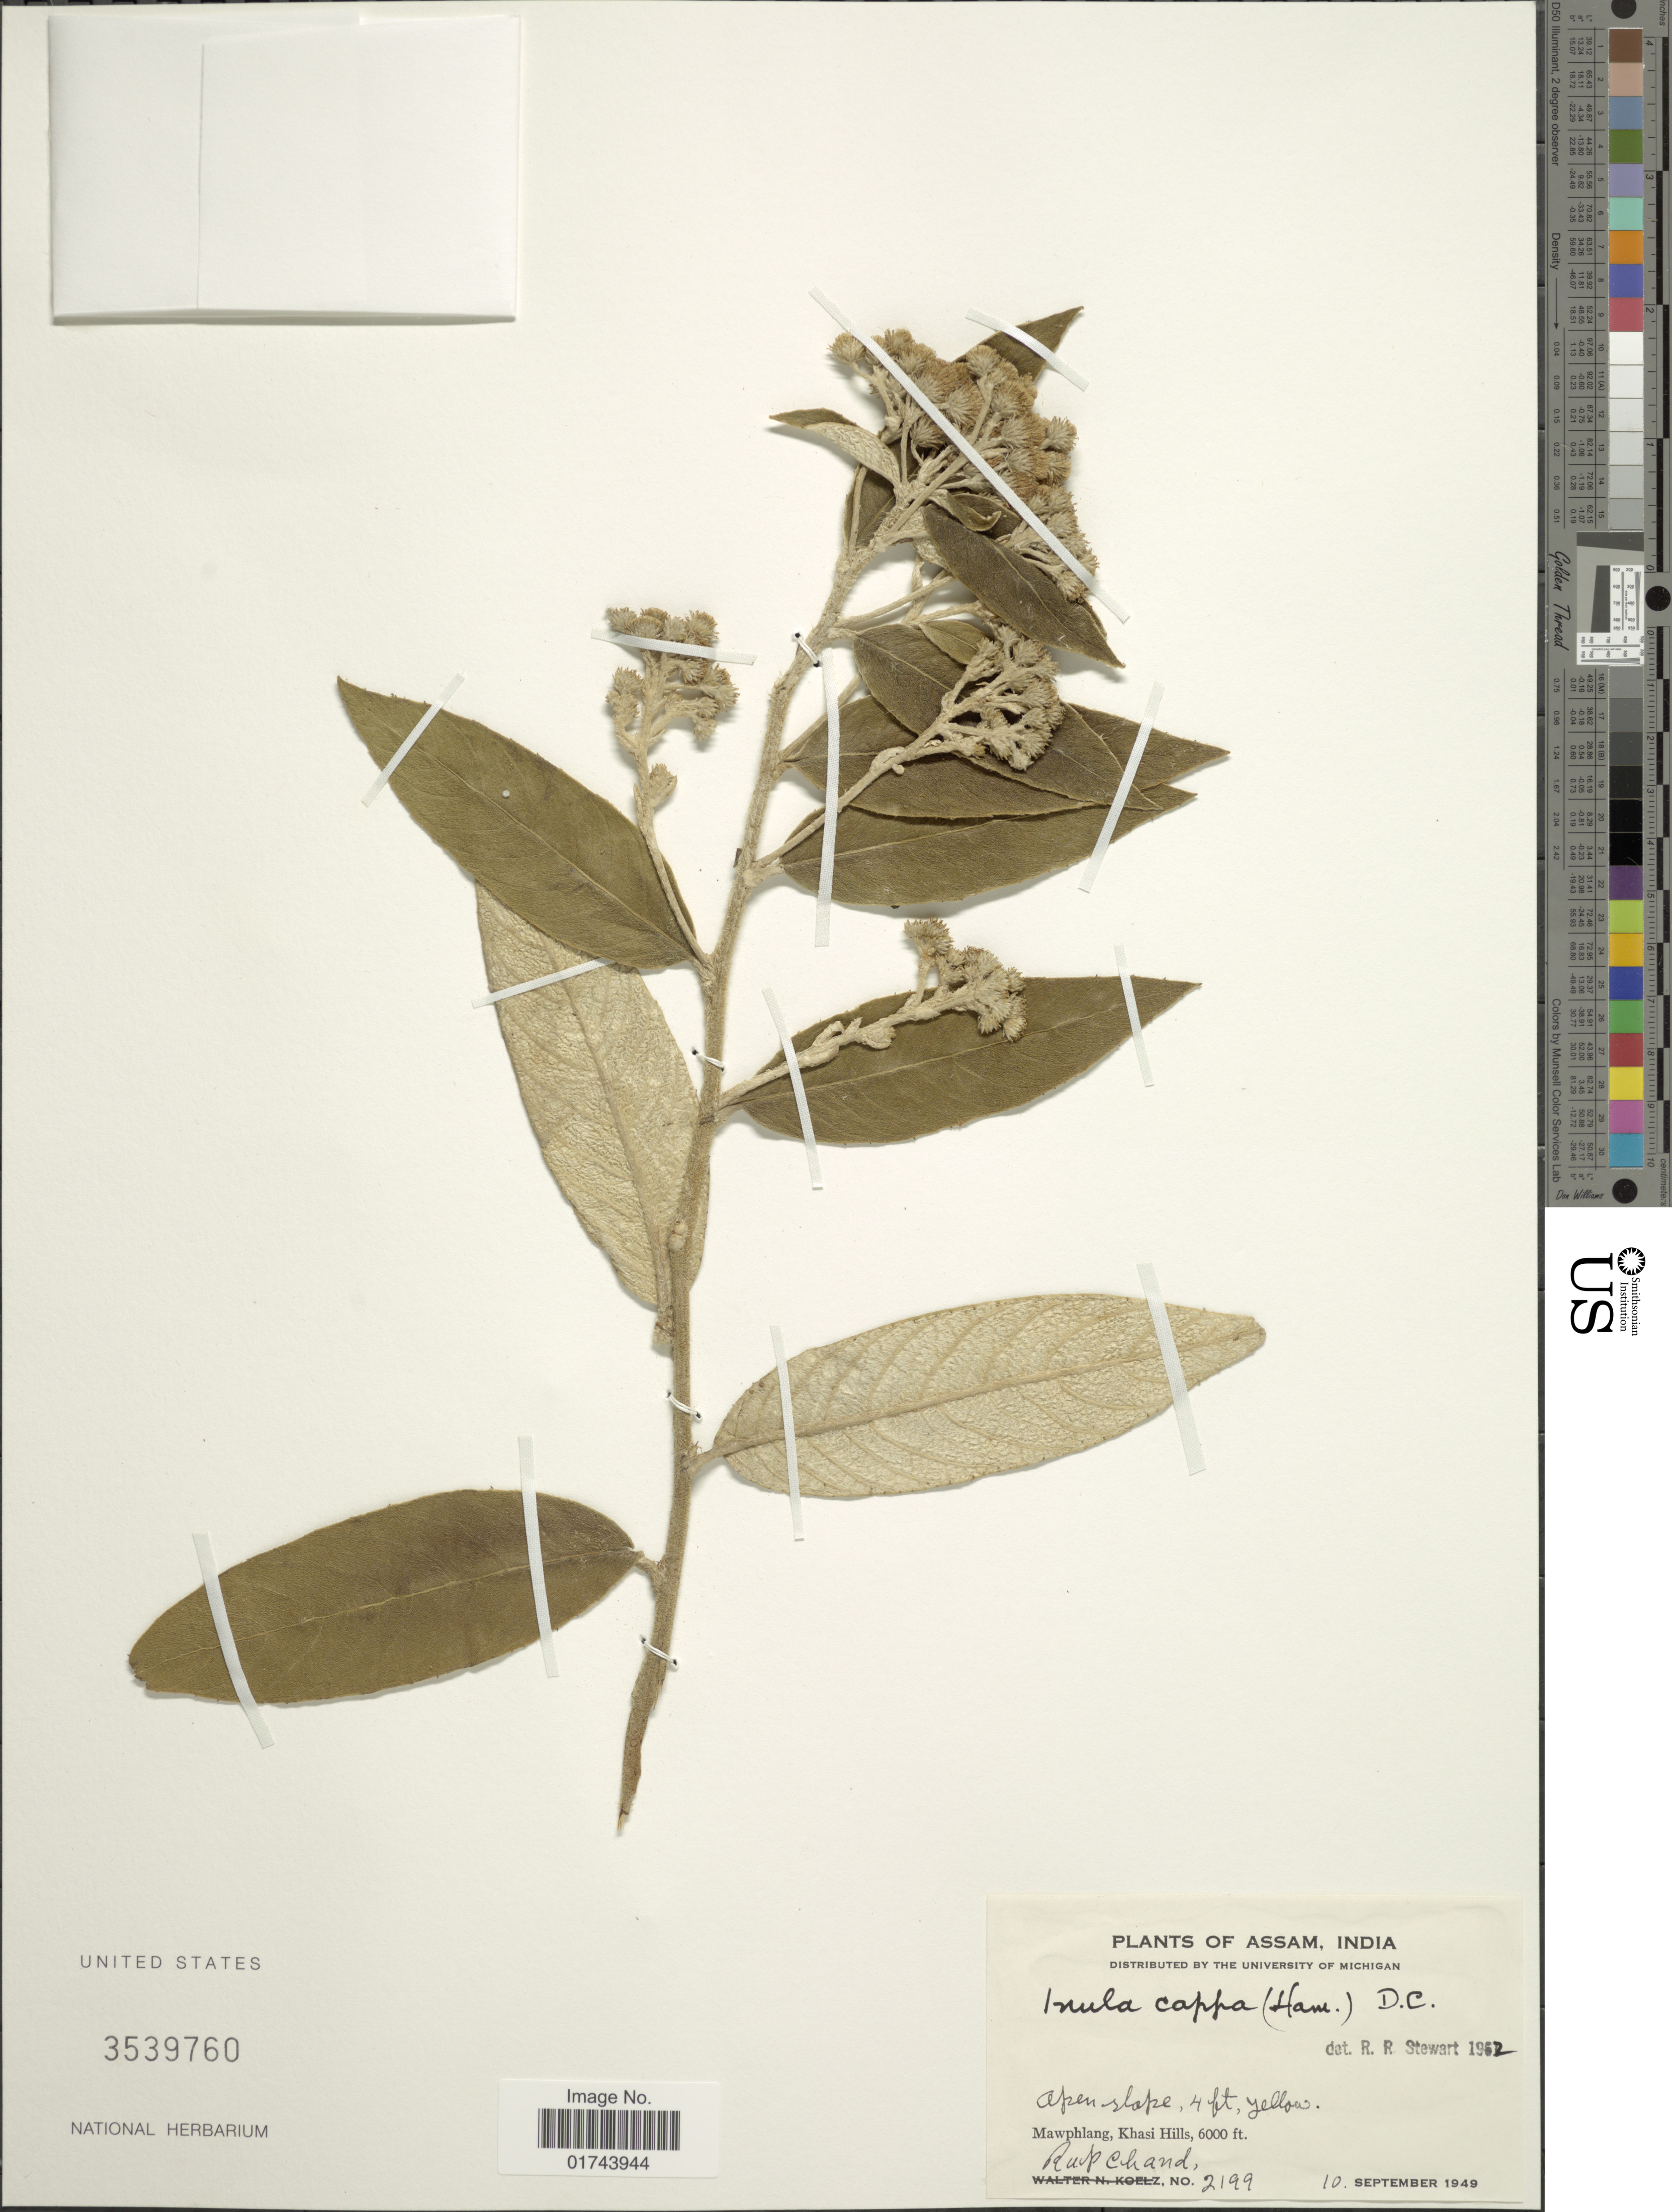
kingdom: Plantae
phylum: Tracheophyta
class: Magnoliopsida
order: Asterales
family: Asteraceae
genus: Inula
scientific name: Inula cappa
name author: (Buch.-Ham. ex D. Don) DC.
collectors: R. Chand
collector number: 2199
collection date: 1949-09-10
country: India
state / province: Meghalaya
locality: Mawphlang, Khasi Hills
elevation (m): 1829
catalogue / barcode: US 3539760